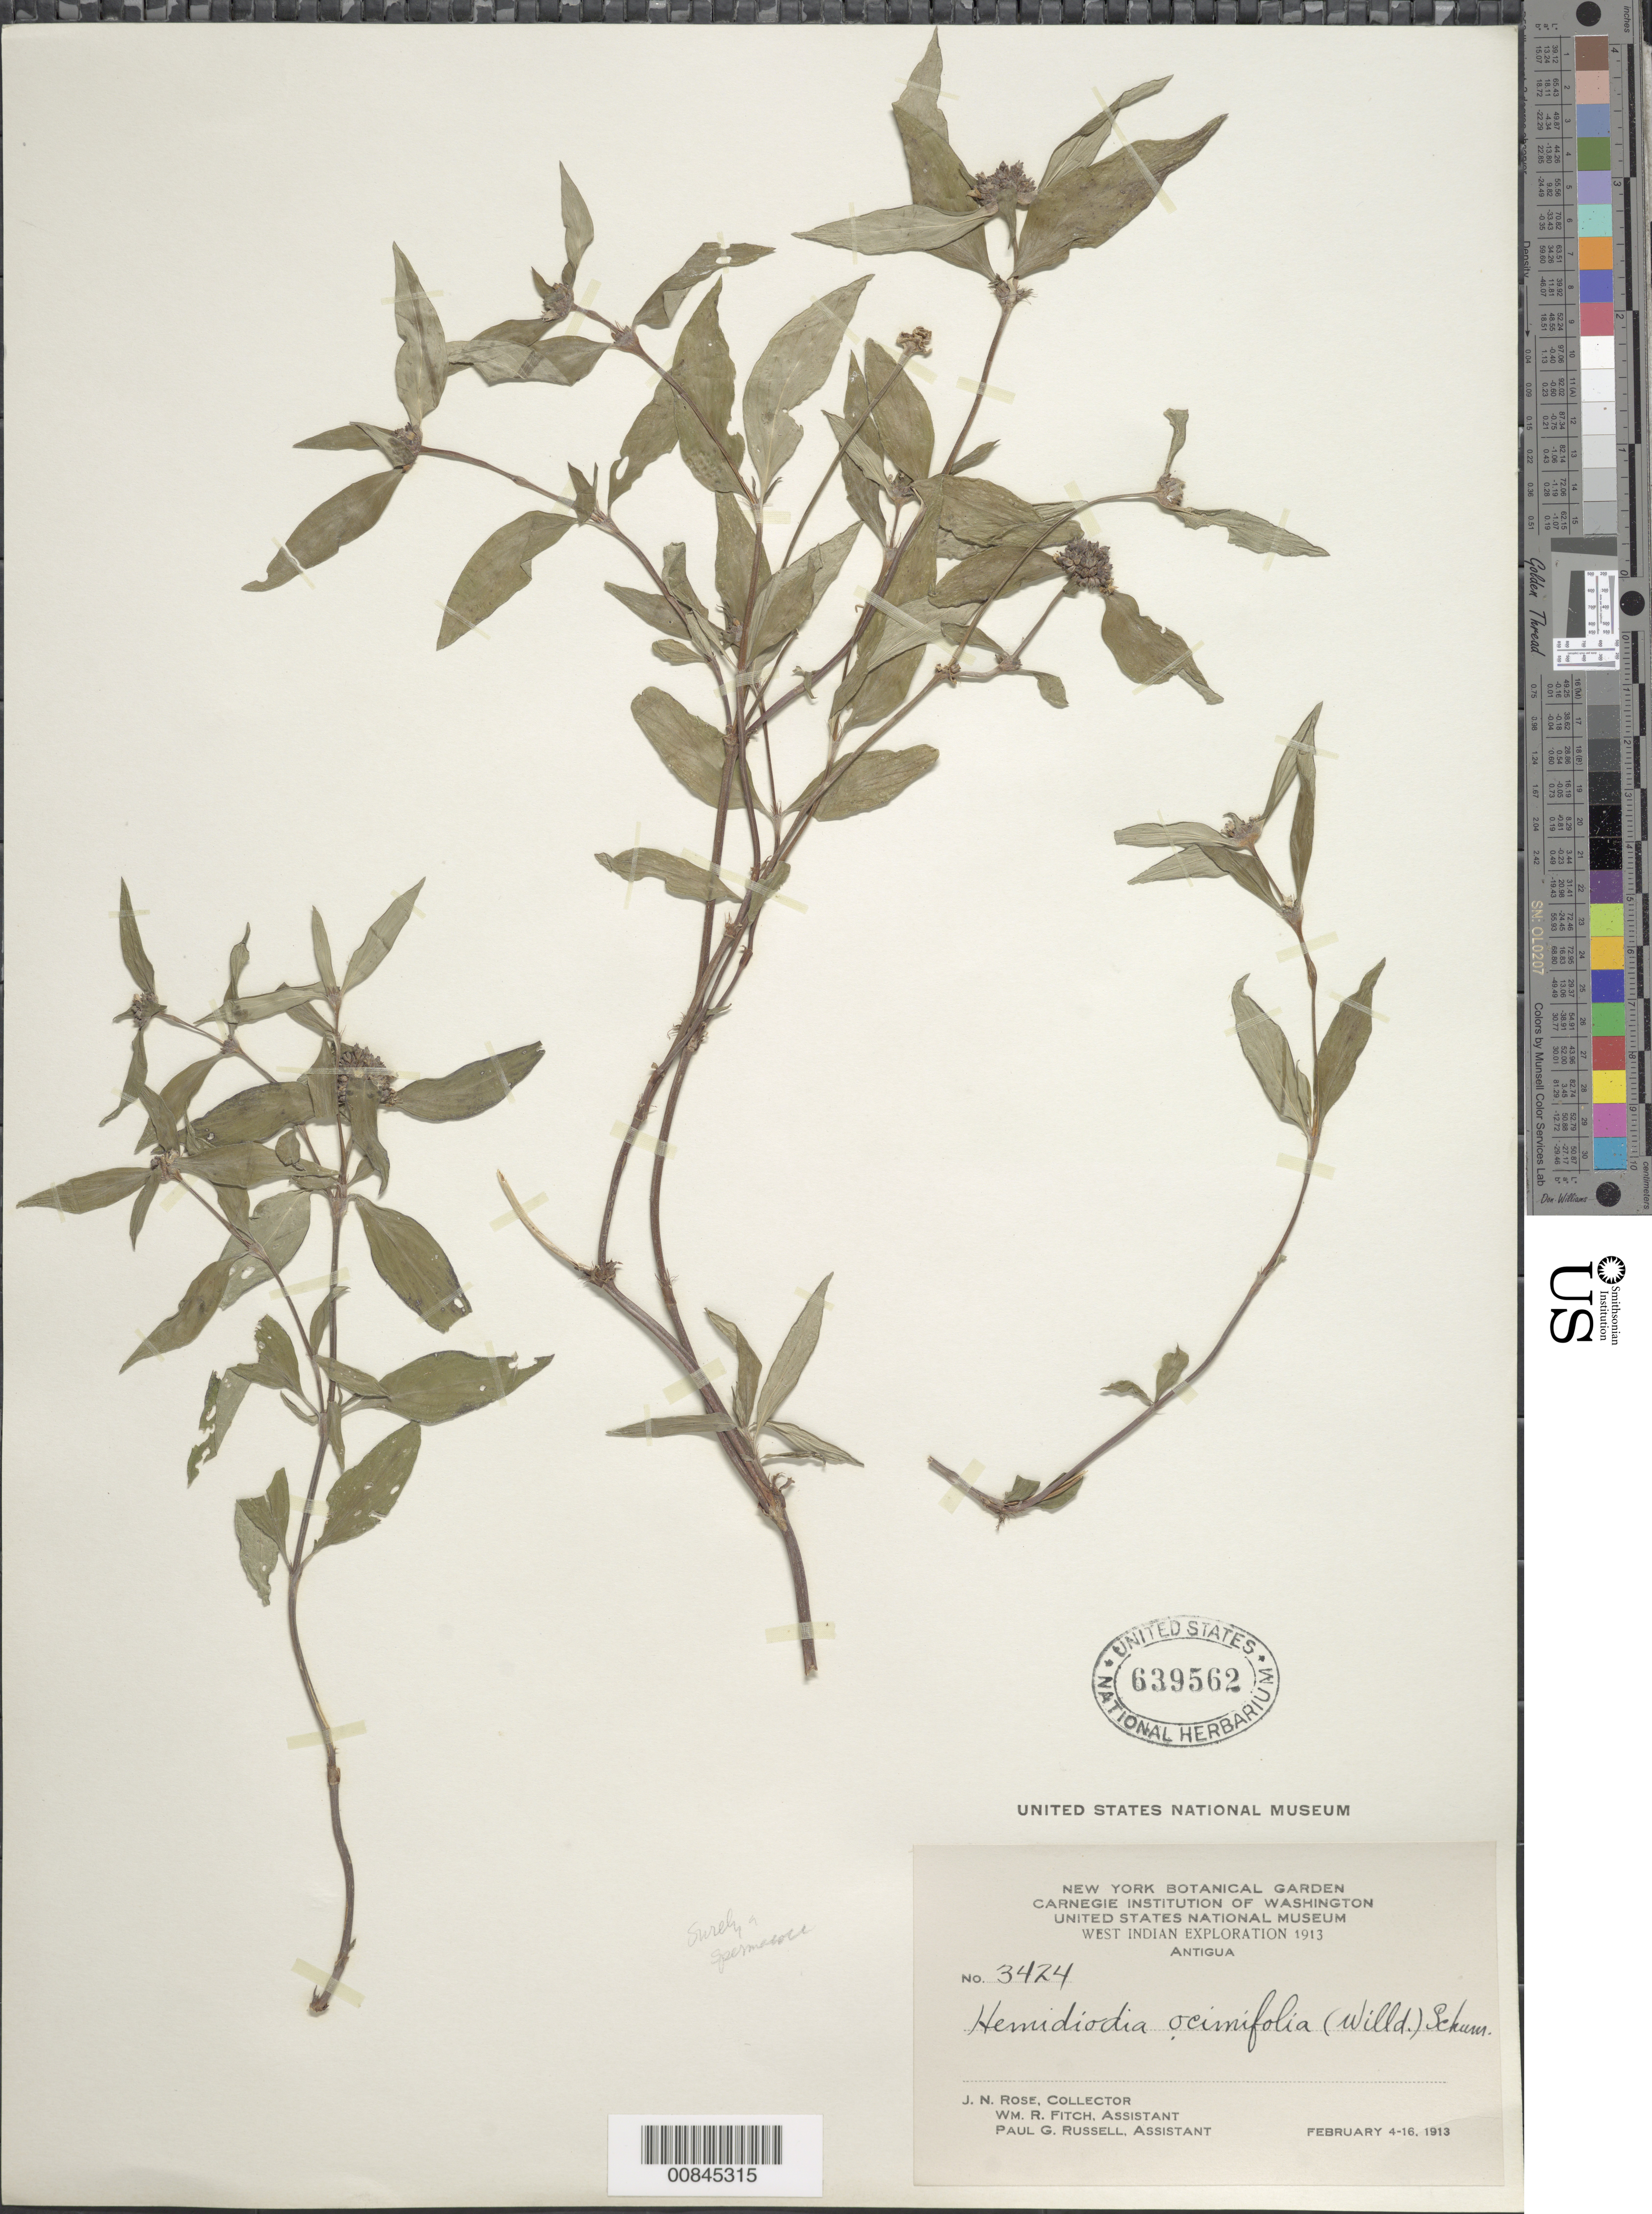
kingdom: Plantae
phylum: Tracheophyta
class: Magnoliopsida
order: Gentianales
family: Rubiaceae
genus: Spermacoce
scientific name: Spermacoce ocymifolia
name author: Willd. ex Roem. & Schult.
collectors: J. N. Rose, W. R. Fitch & P. Russell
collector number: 3424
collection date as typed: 04 Feb 1913 to 16 Feb 1913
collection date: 1913-02-04/1913-02-16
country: Antigua and Barbuda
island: Leeward Is.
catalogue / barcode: US 639562